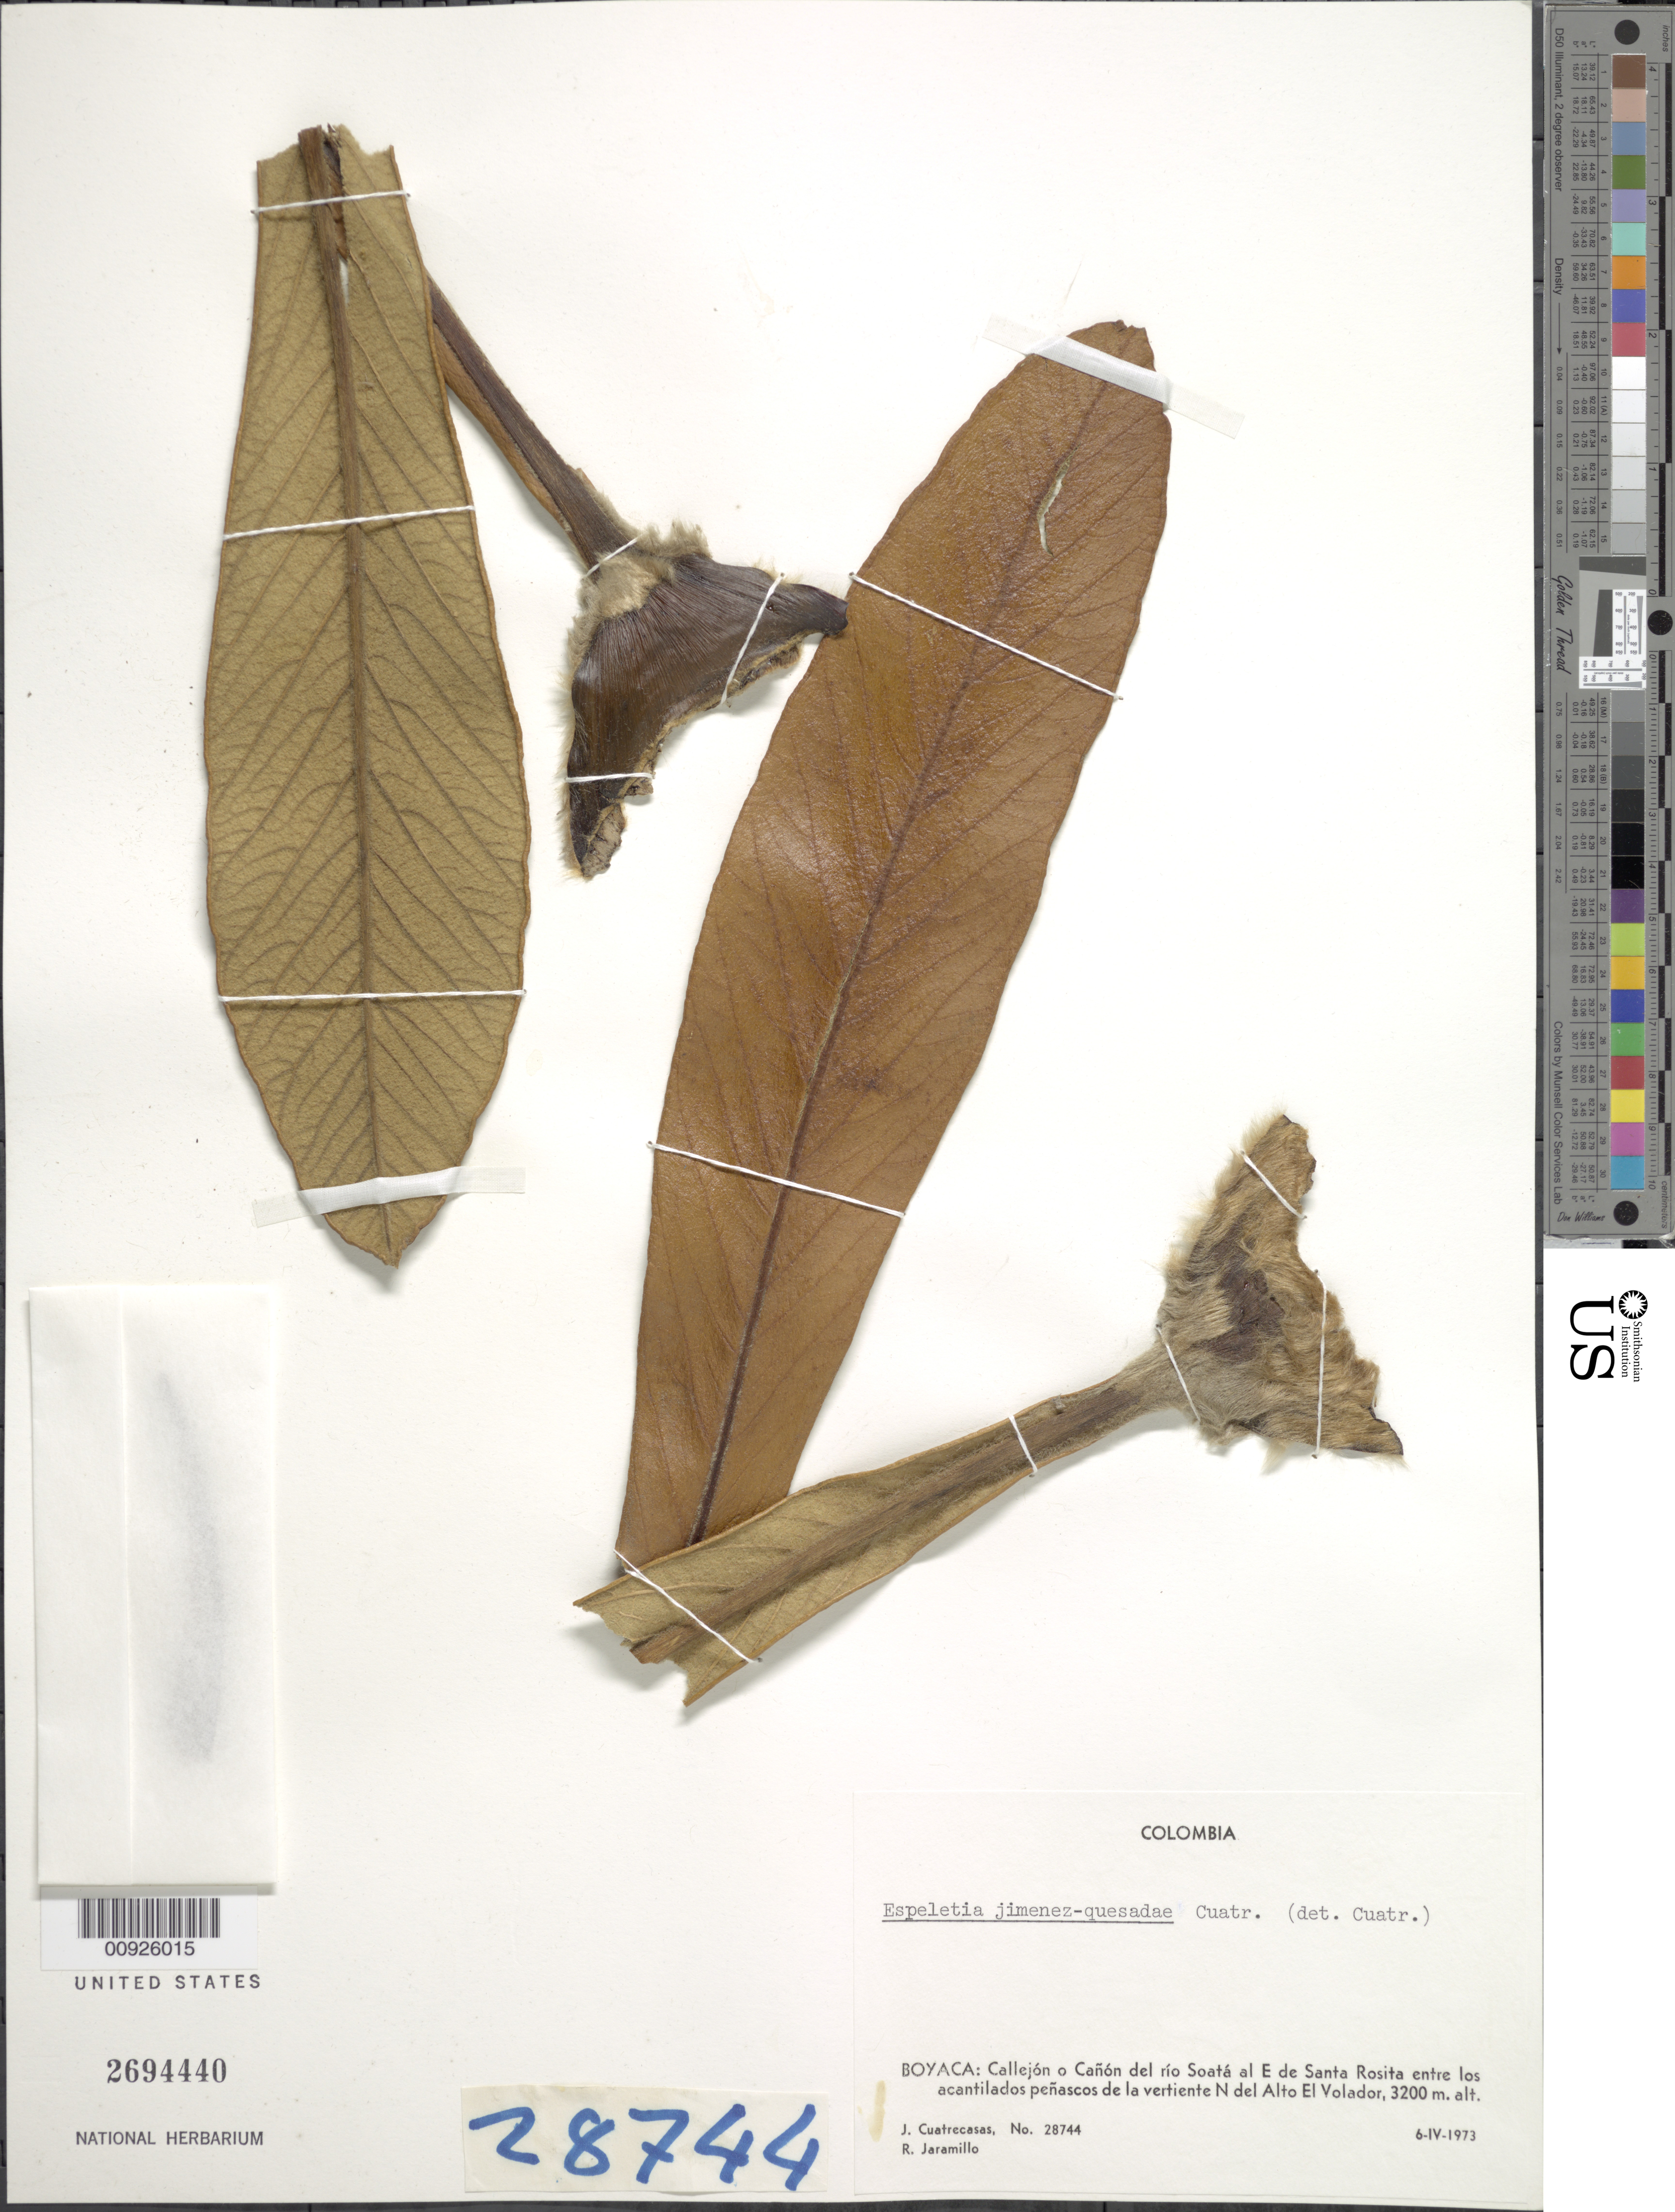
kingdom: Plantae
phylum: Tracheophyta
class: Magnoliopsida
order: Asterales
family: Asteraceae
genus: Espeletiopsis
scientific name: Espeletiopsis jimenez-quesadae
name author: (Cuatrec.) Cuatrec.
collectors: J. Cuatrecasas & R. Jaramillo M.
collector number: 28744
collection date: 1973-04-06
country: Colombia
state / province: Boyacá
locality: Callejon o Cañon del rio Soata al E de Santa Rosita entre los acantilados peñascos de la vertiente N del Alto El Volador.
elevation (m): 3200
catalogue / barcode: US 2694440